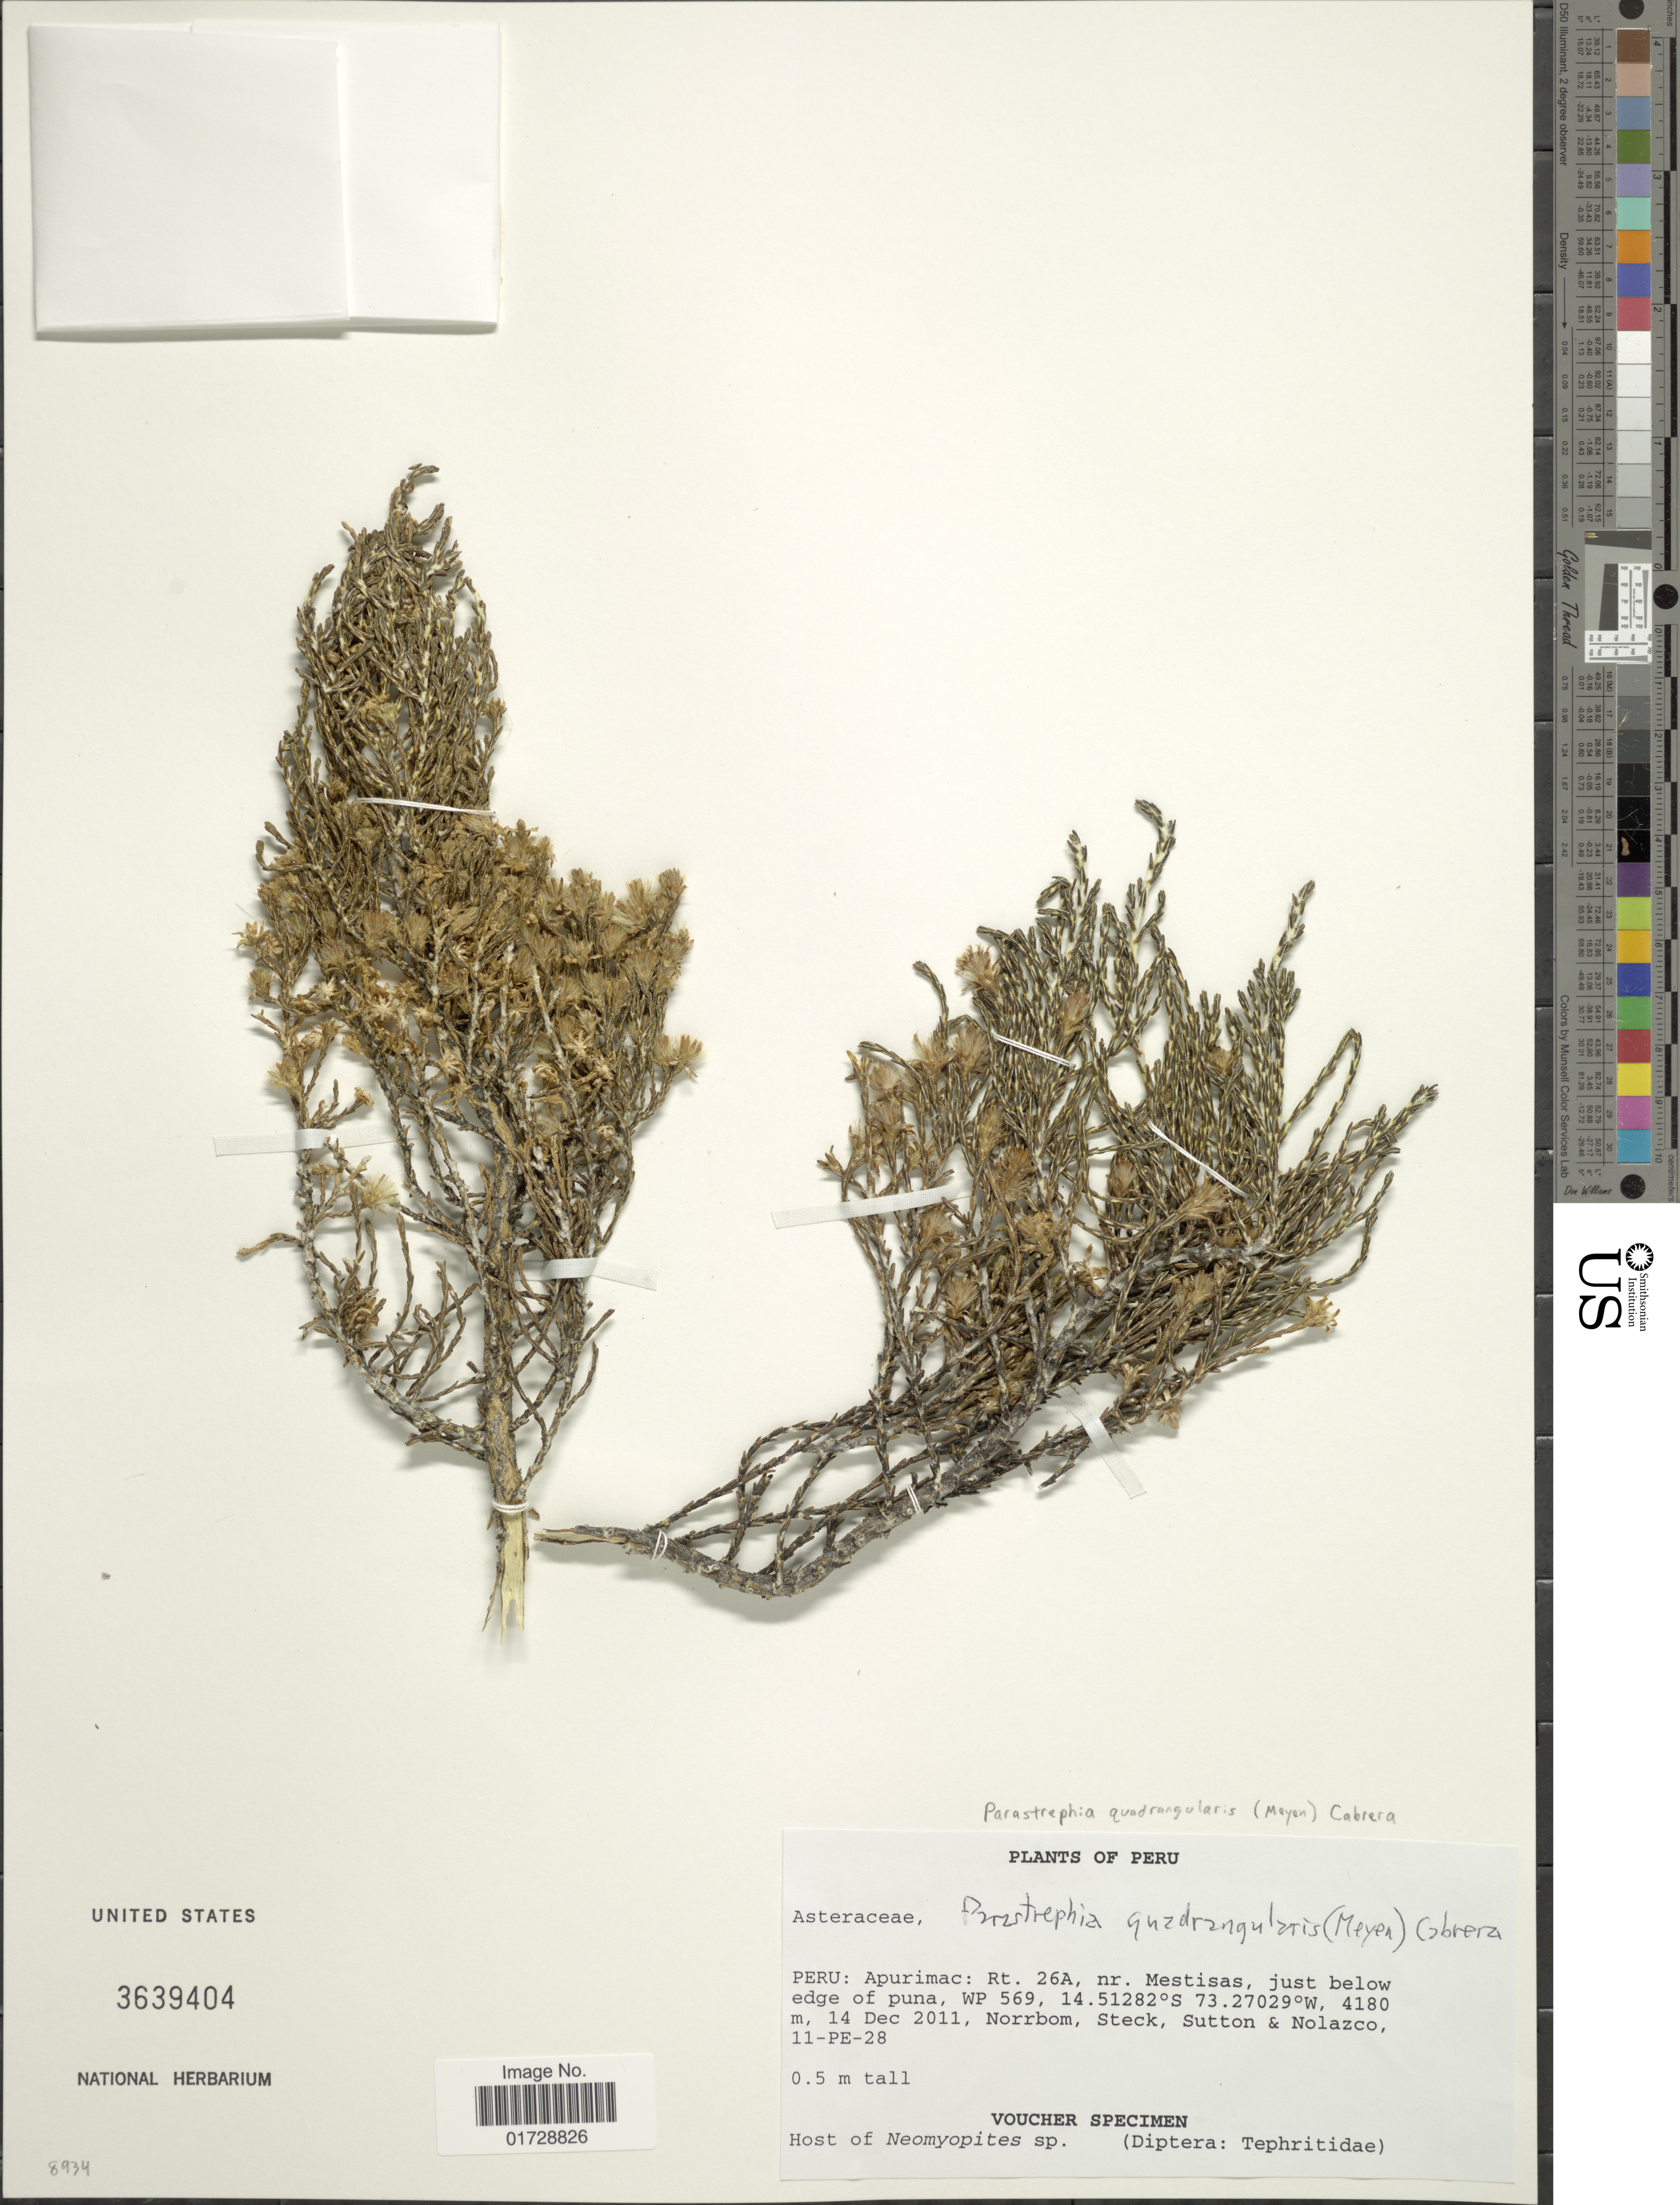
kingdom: Plantae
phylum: Tracheophyta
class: Magnoliopsida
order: Asterales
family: Asteraceae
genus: Parastrephia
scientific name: Parastrephia quadrangularis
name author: (Meyen) Cabrera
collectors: A. L. Norrbom, Steck, Sutton, -- & Nolazco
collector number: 11-PE-28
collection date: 2011-12-14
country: Peru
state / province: Apurímac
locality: Rt. 26A, nr. Mestisas, just below edge of puna, WP 569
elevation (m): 4180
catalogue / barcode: US 3639404